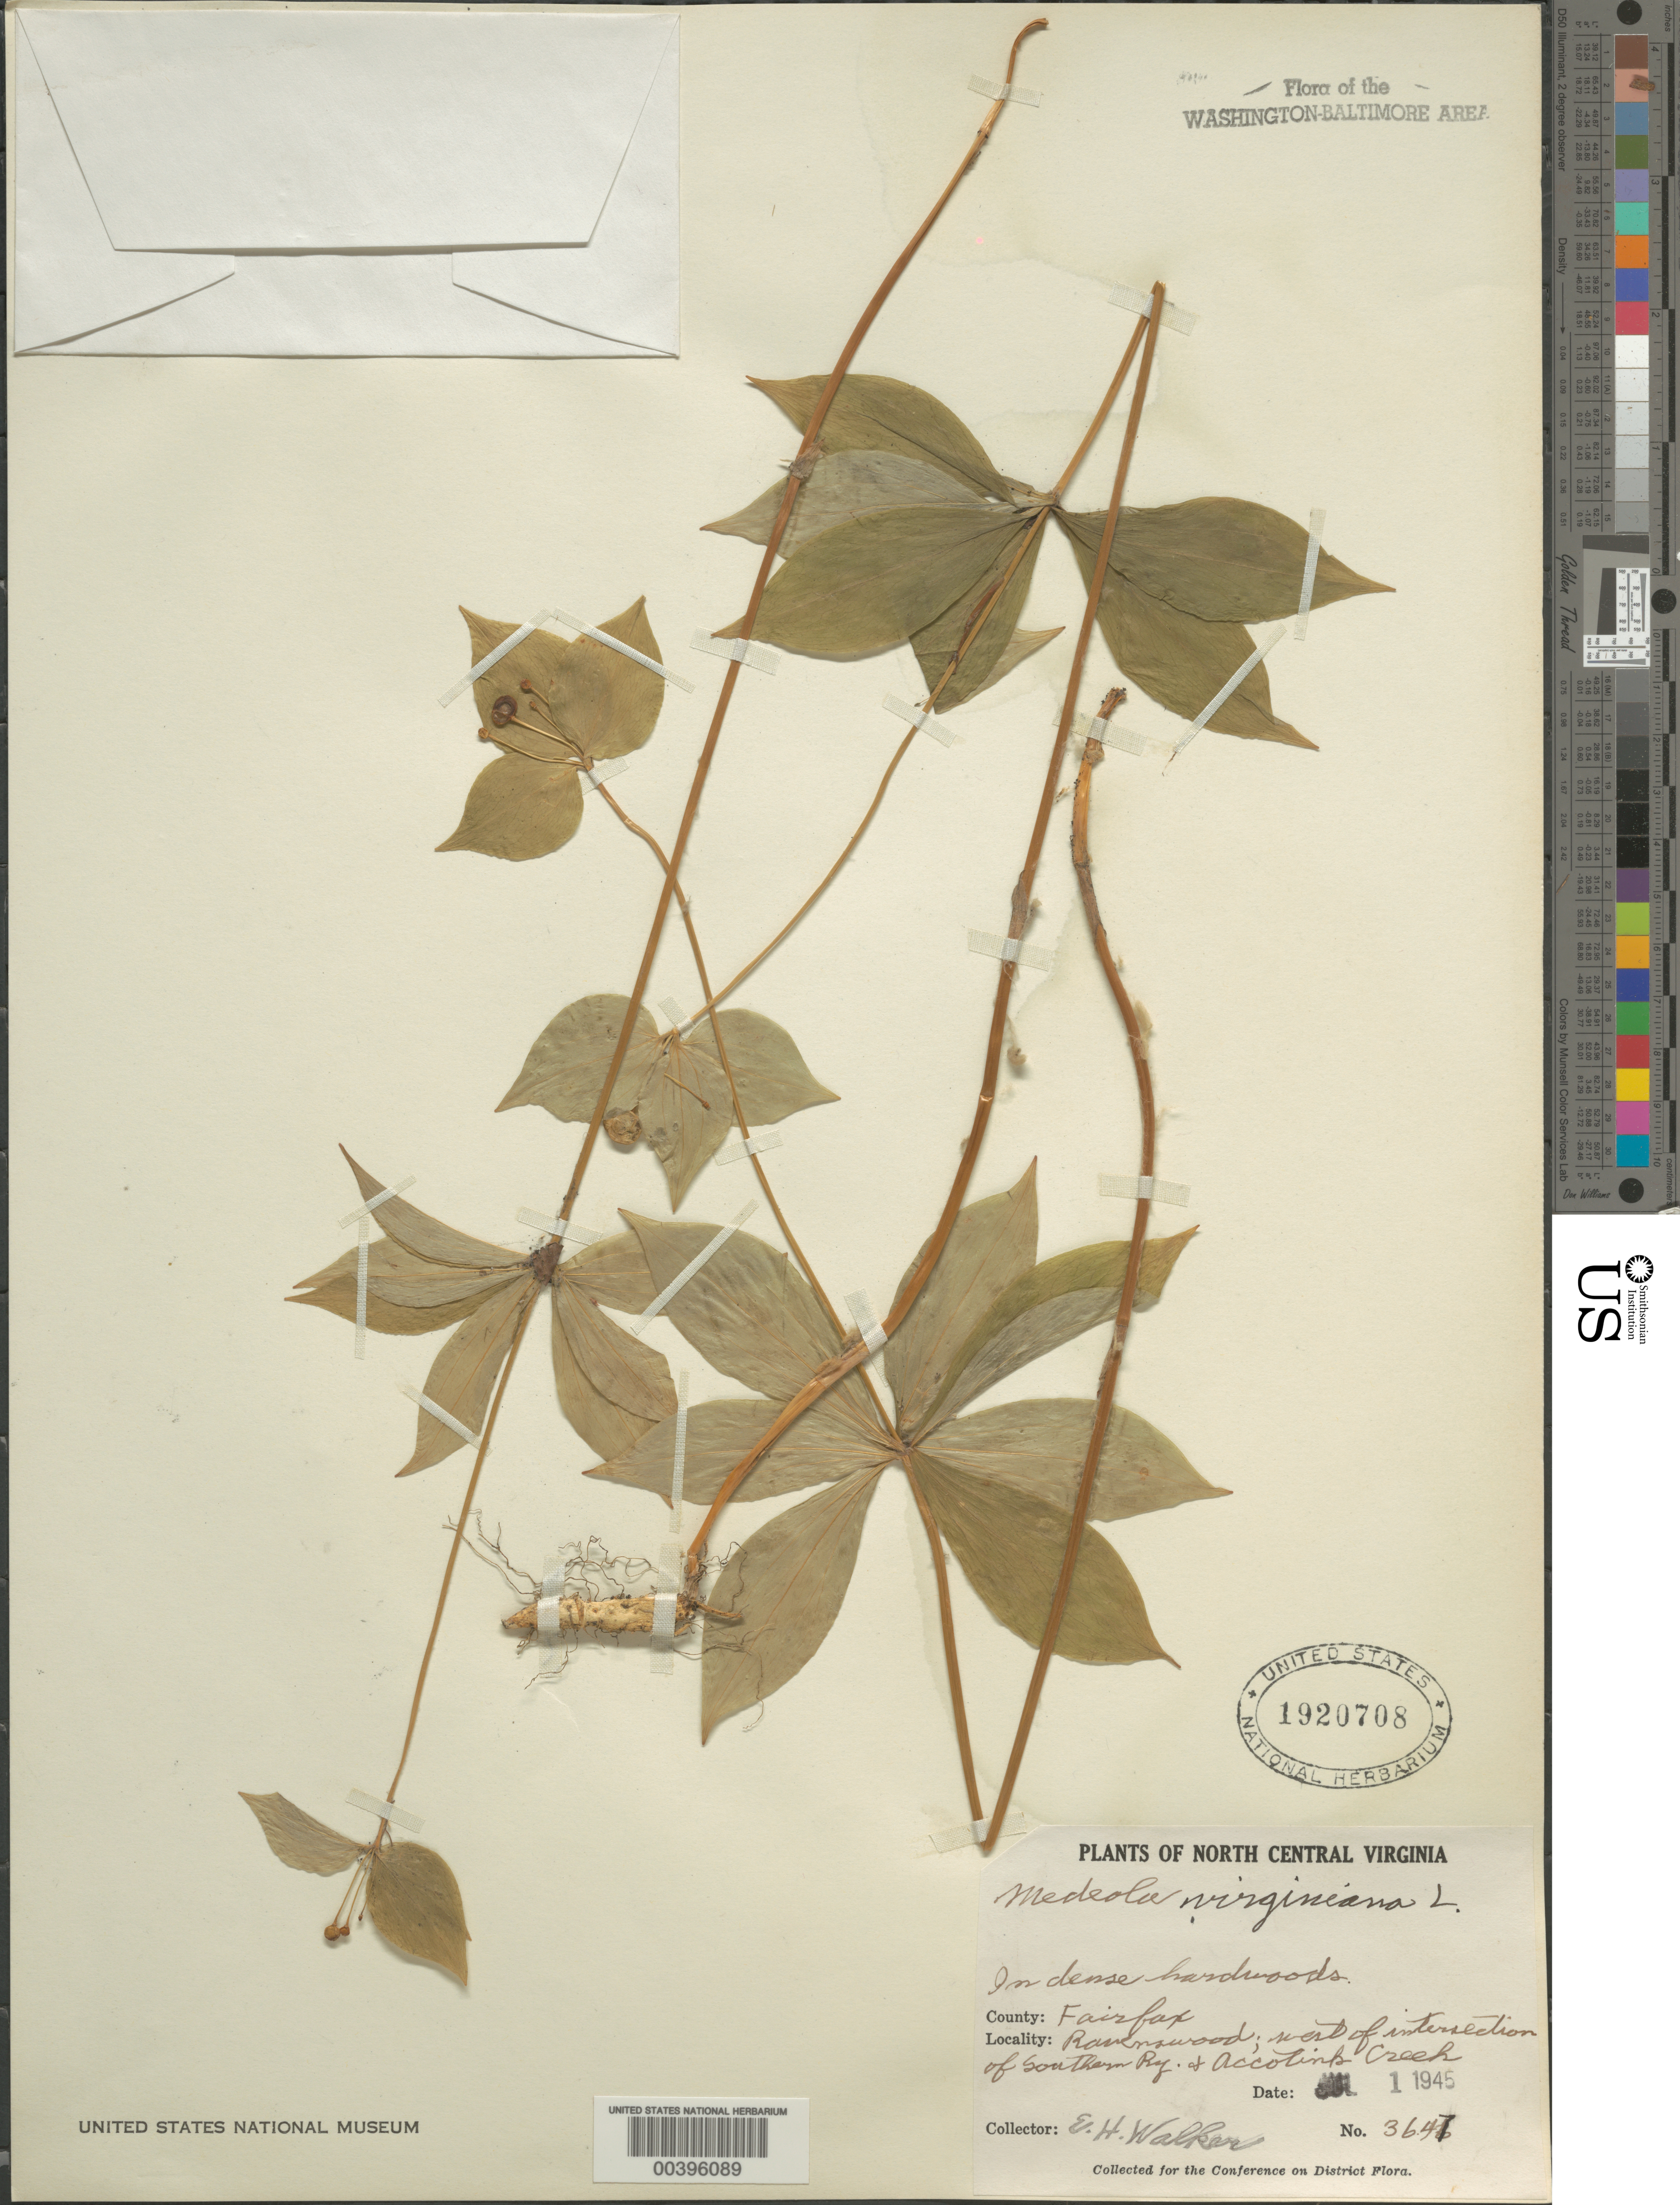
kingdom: Plantae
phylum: Tracheophyta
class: Liliopsida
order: Liliales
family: Liliaceae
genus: Medeola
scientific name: Medeola virginiana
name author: (L.) Desf.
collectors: E. H. Walker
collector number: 3647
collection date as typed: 01 Jul 1945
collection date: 1945-07-01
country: United States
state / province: Virginia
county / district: Fairfax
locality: Ravenswood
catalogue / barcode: US 1920708